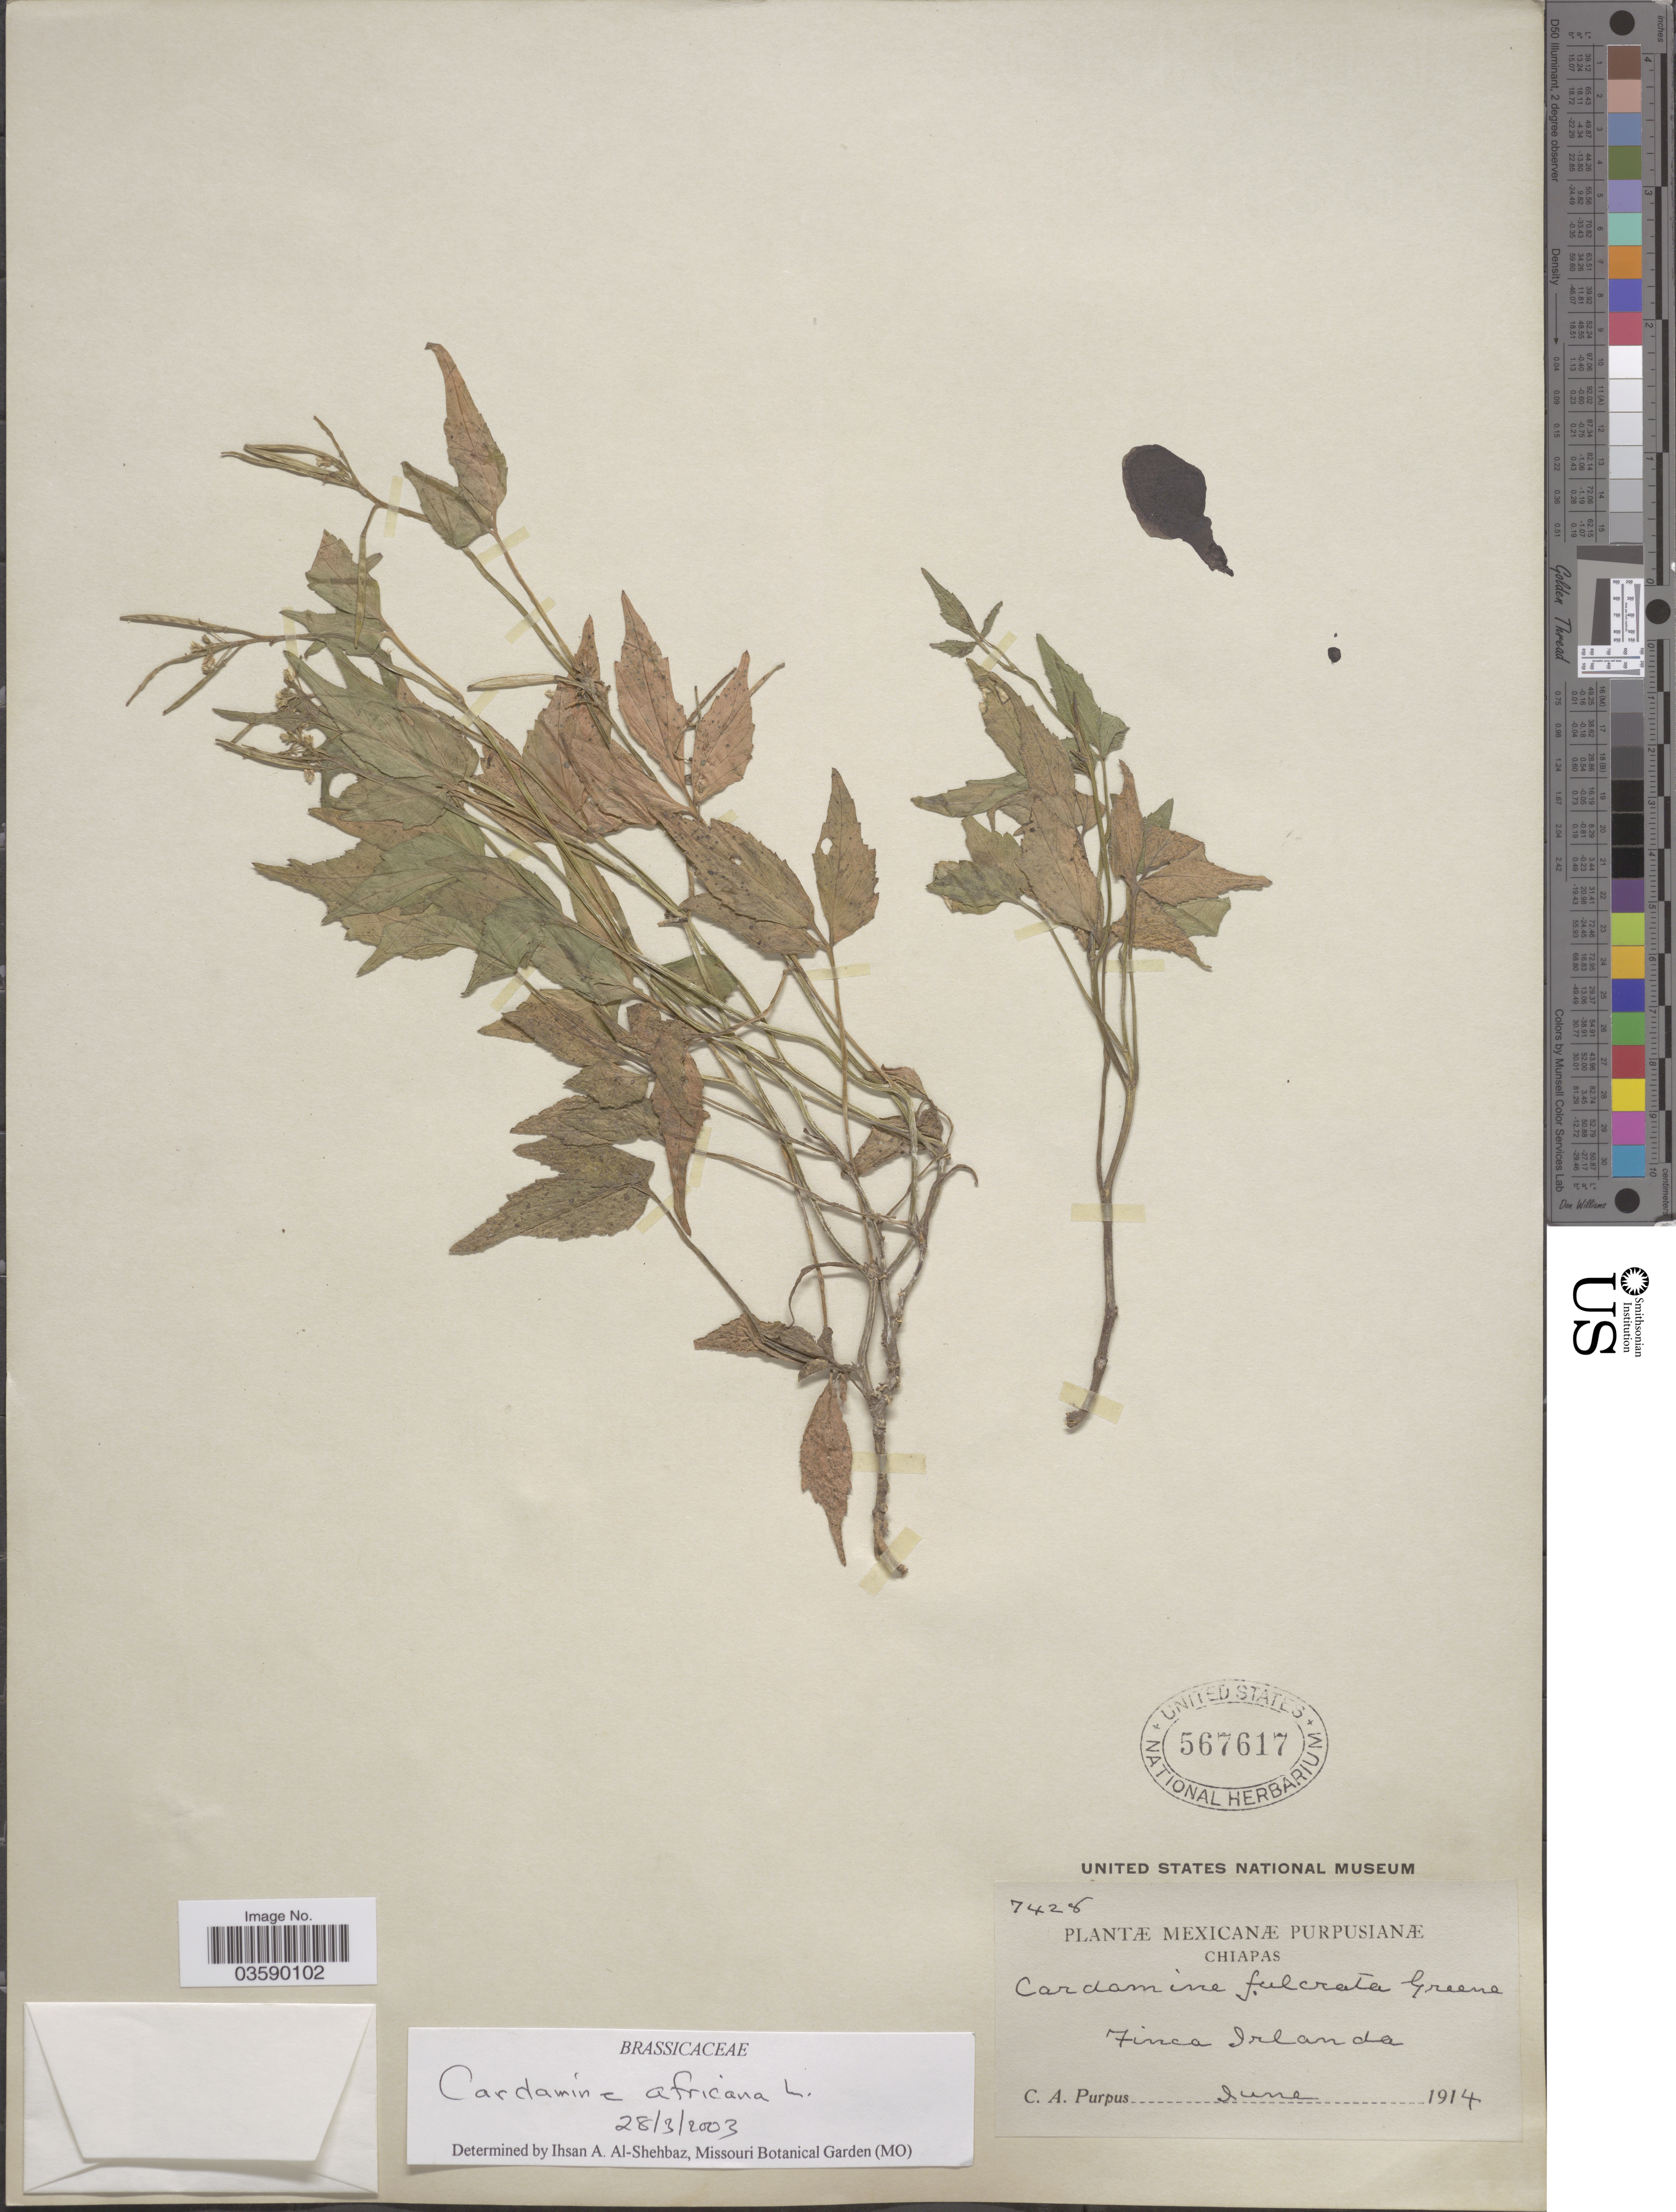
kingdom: Plantae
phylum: Tracheophyta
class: Magnoliopsida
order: Brassicales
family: Brassicaceae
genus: Cardamine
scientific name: Cardamine africana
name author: L.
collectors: C. A. Purpus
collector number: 7428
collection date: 1914-06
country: Mexico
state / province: Chiapas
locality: Finca Irlanda.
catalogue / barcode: US 567617